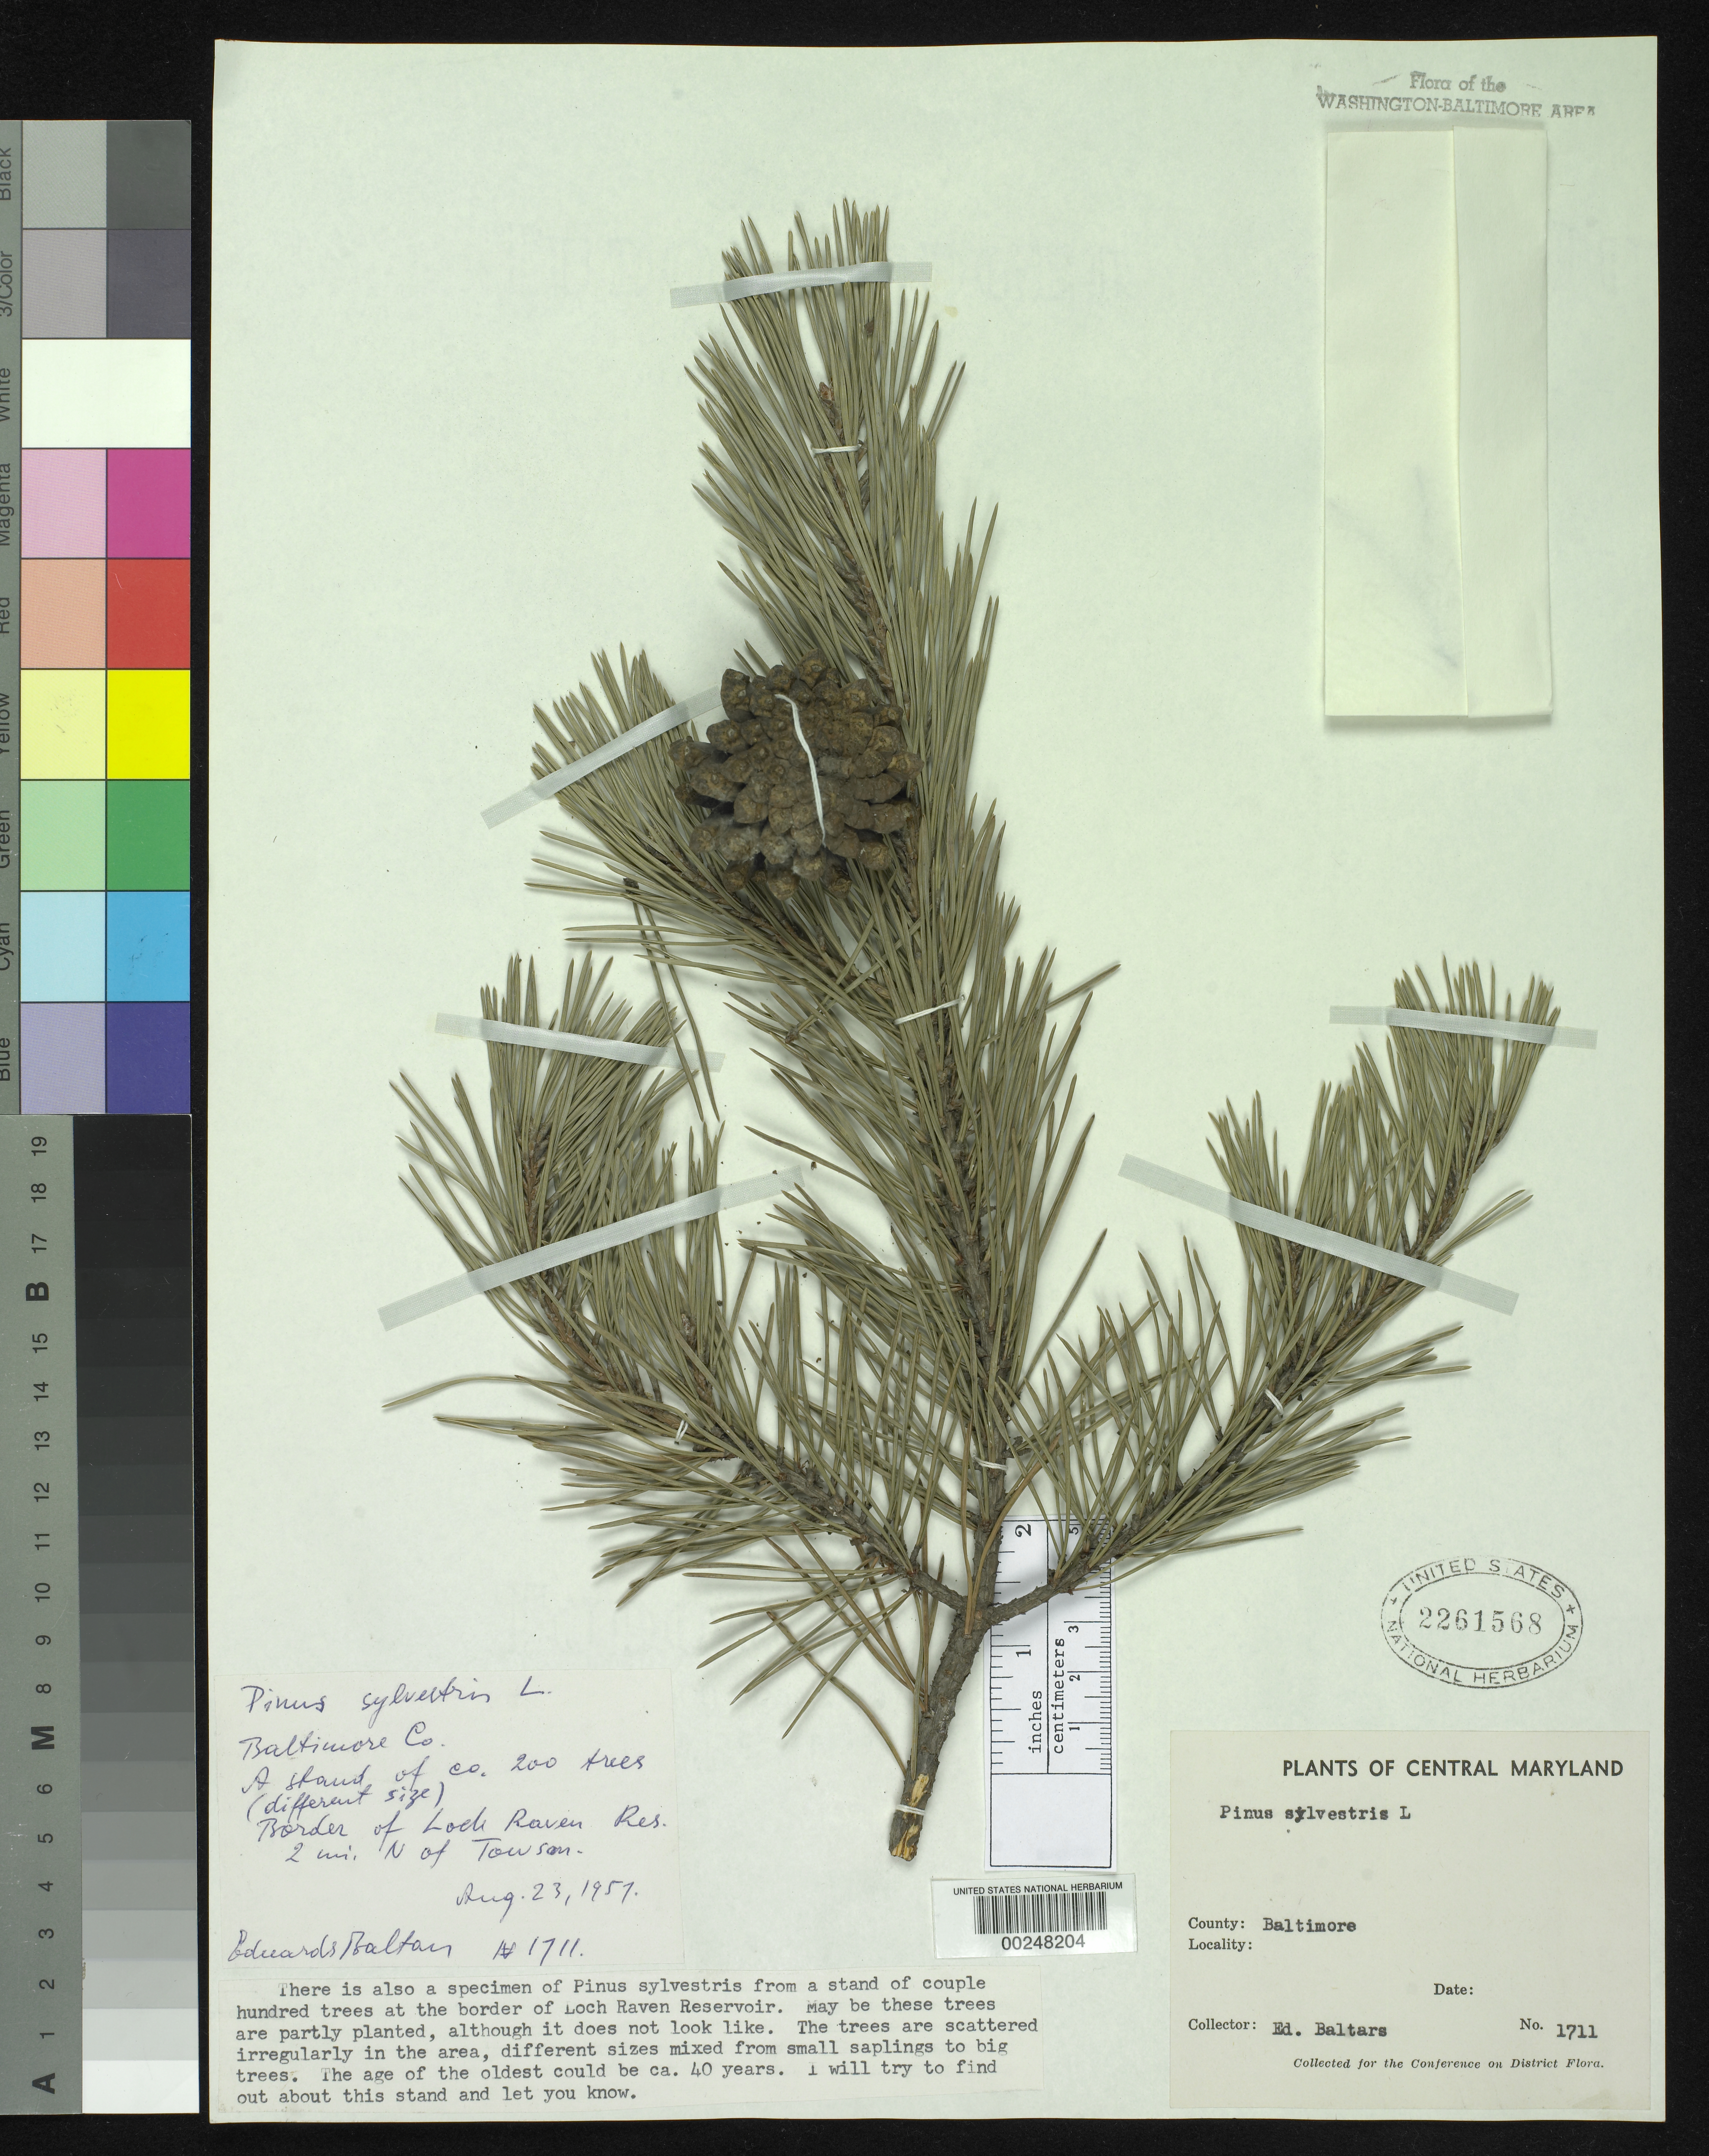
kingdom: Plantae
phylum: Tracheophyta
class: Pinopsida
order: Pinales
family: Pinaceae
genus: Pinus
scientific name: Pinus sylvestris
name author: L.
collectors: E. Baltars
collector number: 1711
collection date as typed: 23 Aug 1957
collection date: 1957-08-23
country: United States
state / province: Maryland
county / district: Baltimore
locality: Border of Loch Raven Reservoir, north of Towson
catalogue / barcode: US 2261568